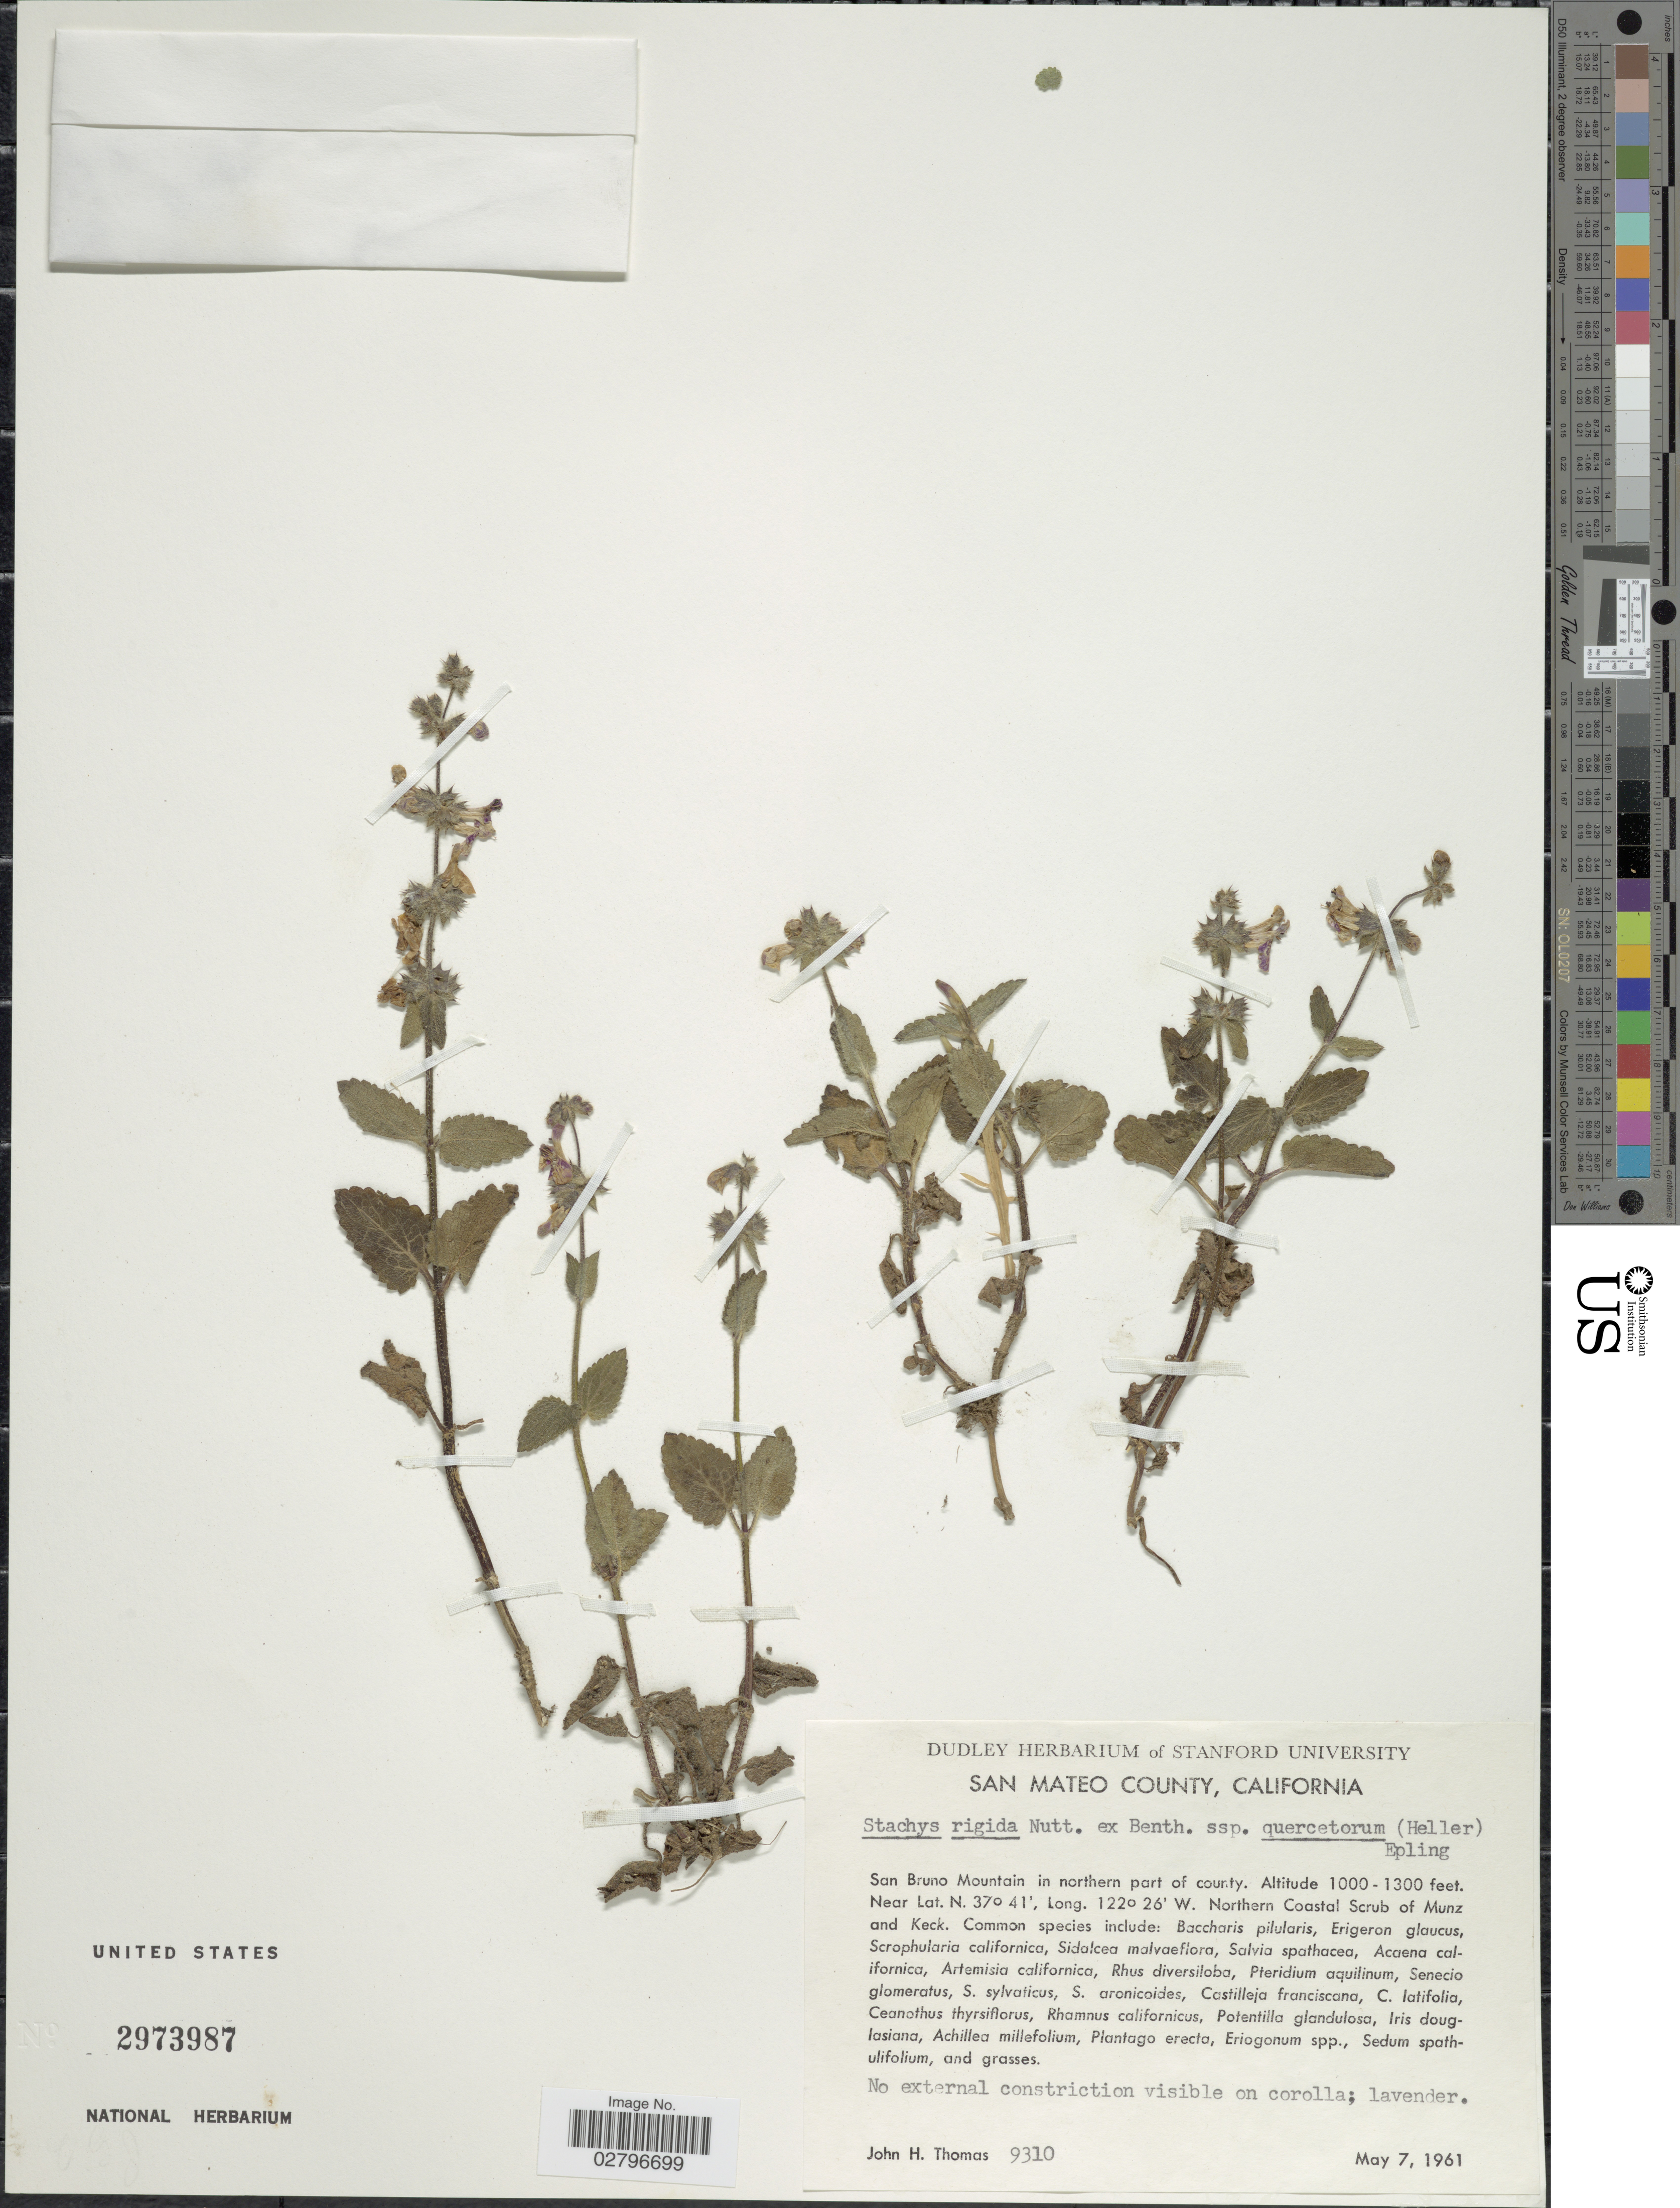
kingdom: Plantae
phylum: Tracheophyta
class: Magnoliopsida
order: Lamiales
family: Lamiaceae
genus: Stachys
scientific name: Stachys rigida subsp. quercetorum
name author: (A. Heller) Epling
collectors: J. H. Thomas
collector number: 9310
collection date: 1961-05-07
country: United States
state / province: California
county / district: San Mateo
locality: San Mateo County. San Bruno Mountain in northern part of county.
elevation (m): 305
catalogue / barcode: US 2973987